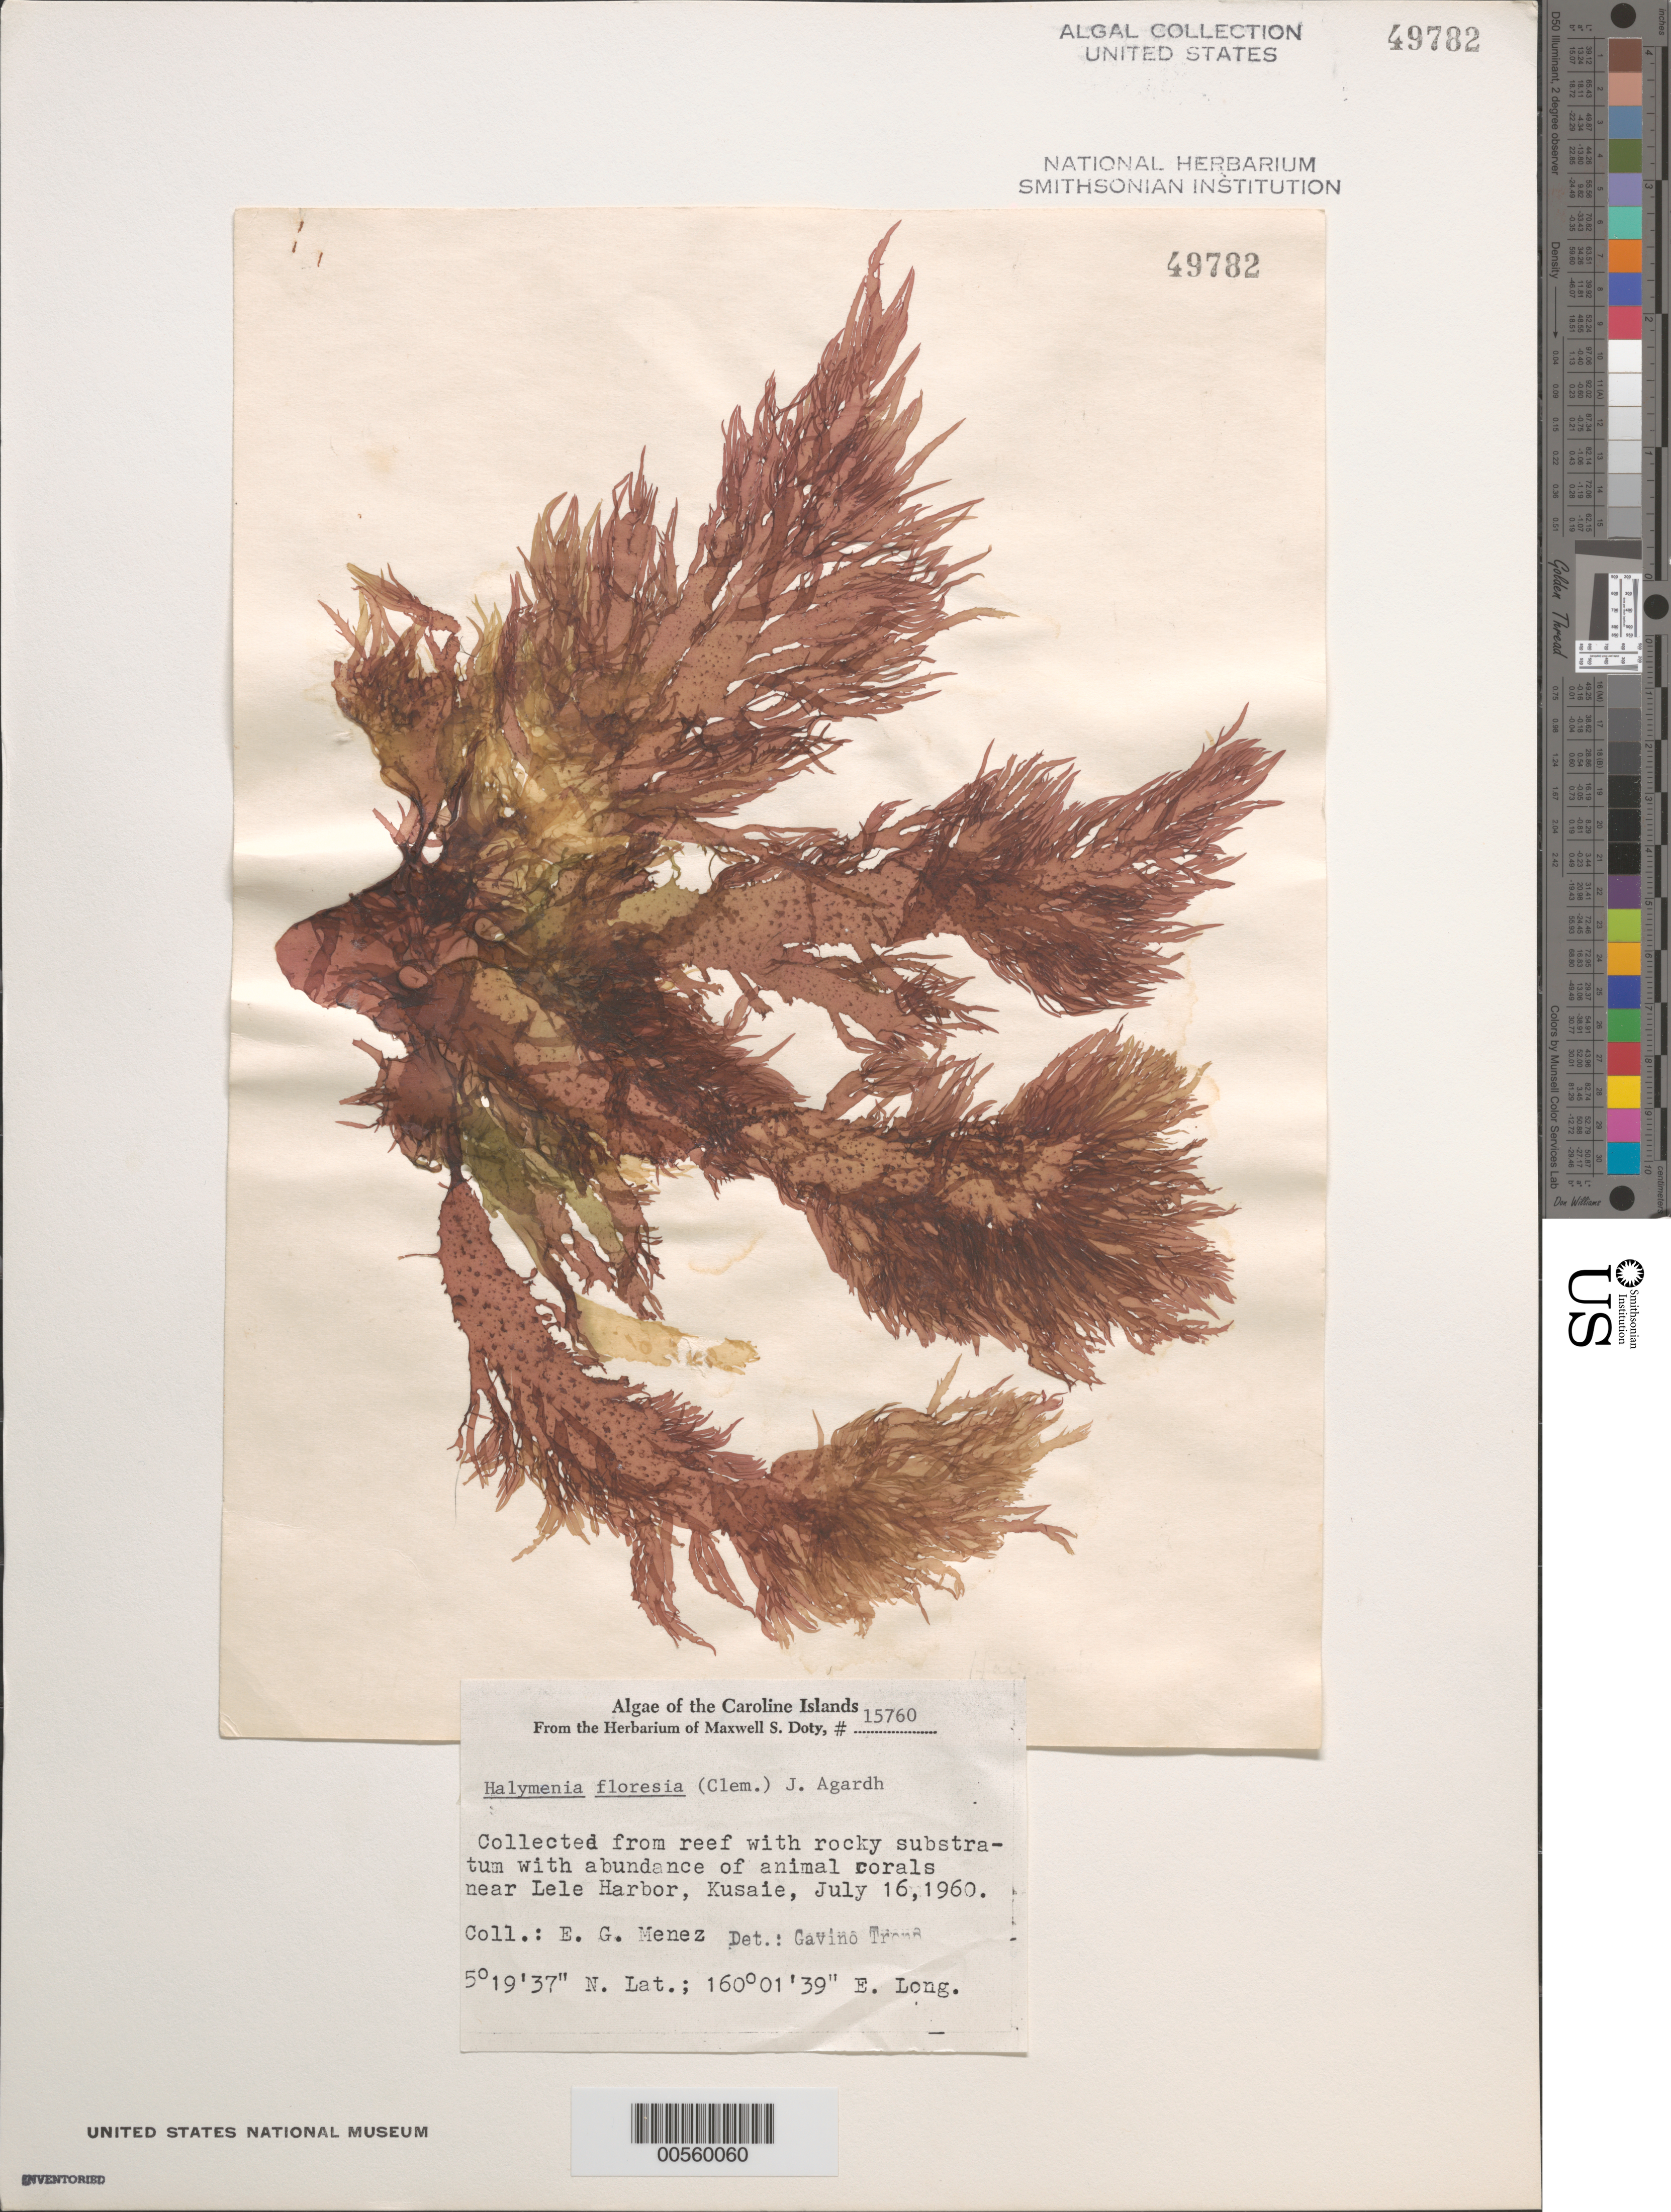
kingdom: Plantae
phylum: Rhodophyta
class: Florideophyceae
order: Halymeniales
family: Halymeniaceae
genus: Halymenia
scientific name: Halymenia floresii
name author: (Clemente) C. Agardh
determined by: Trono, Gavino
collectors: Meñez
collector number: MSD 15760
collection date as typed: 16 Jul 1960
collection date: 1960-07-16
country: Micronesia, Federated States of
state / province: Kosrae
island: Kosrae [Kusaie]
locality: Near Lele Harbor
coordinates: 5 19' 37" N. Lat., 160 01' 39" E. Long.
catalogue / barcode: US 49782